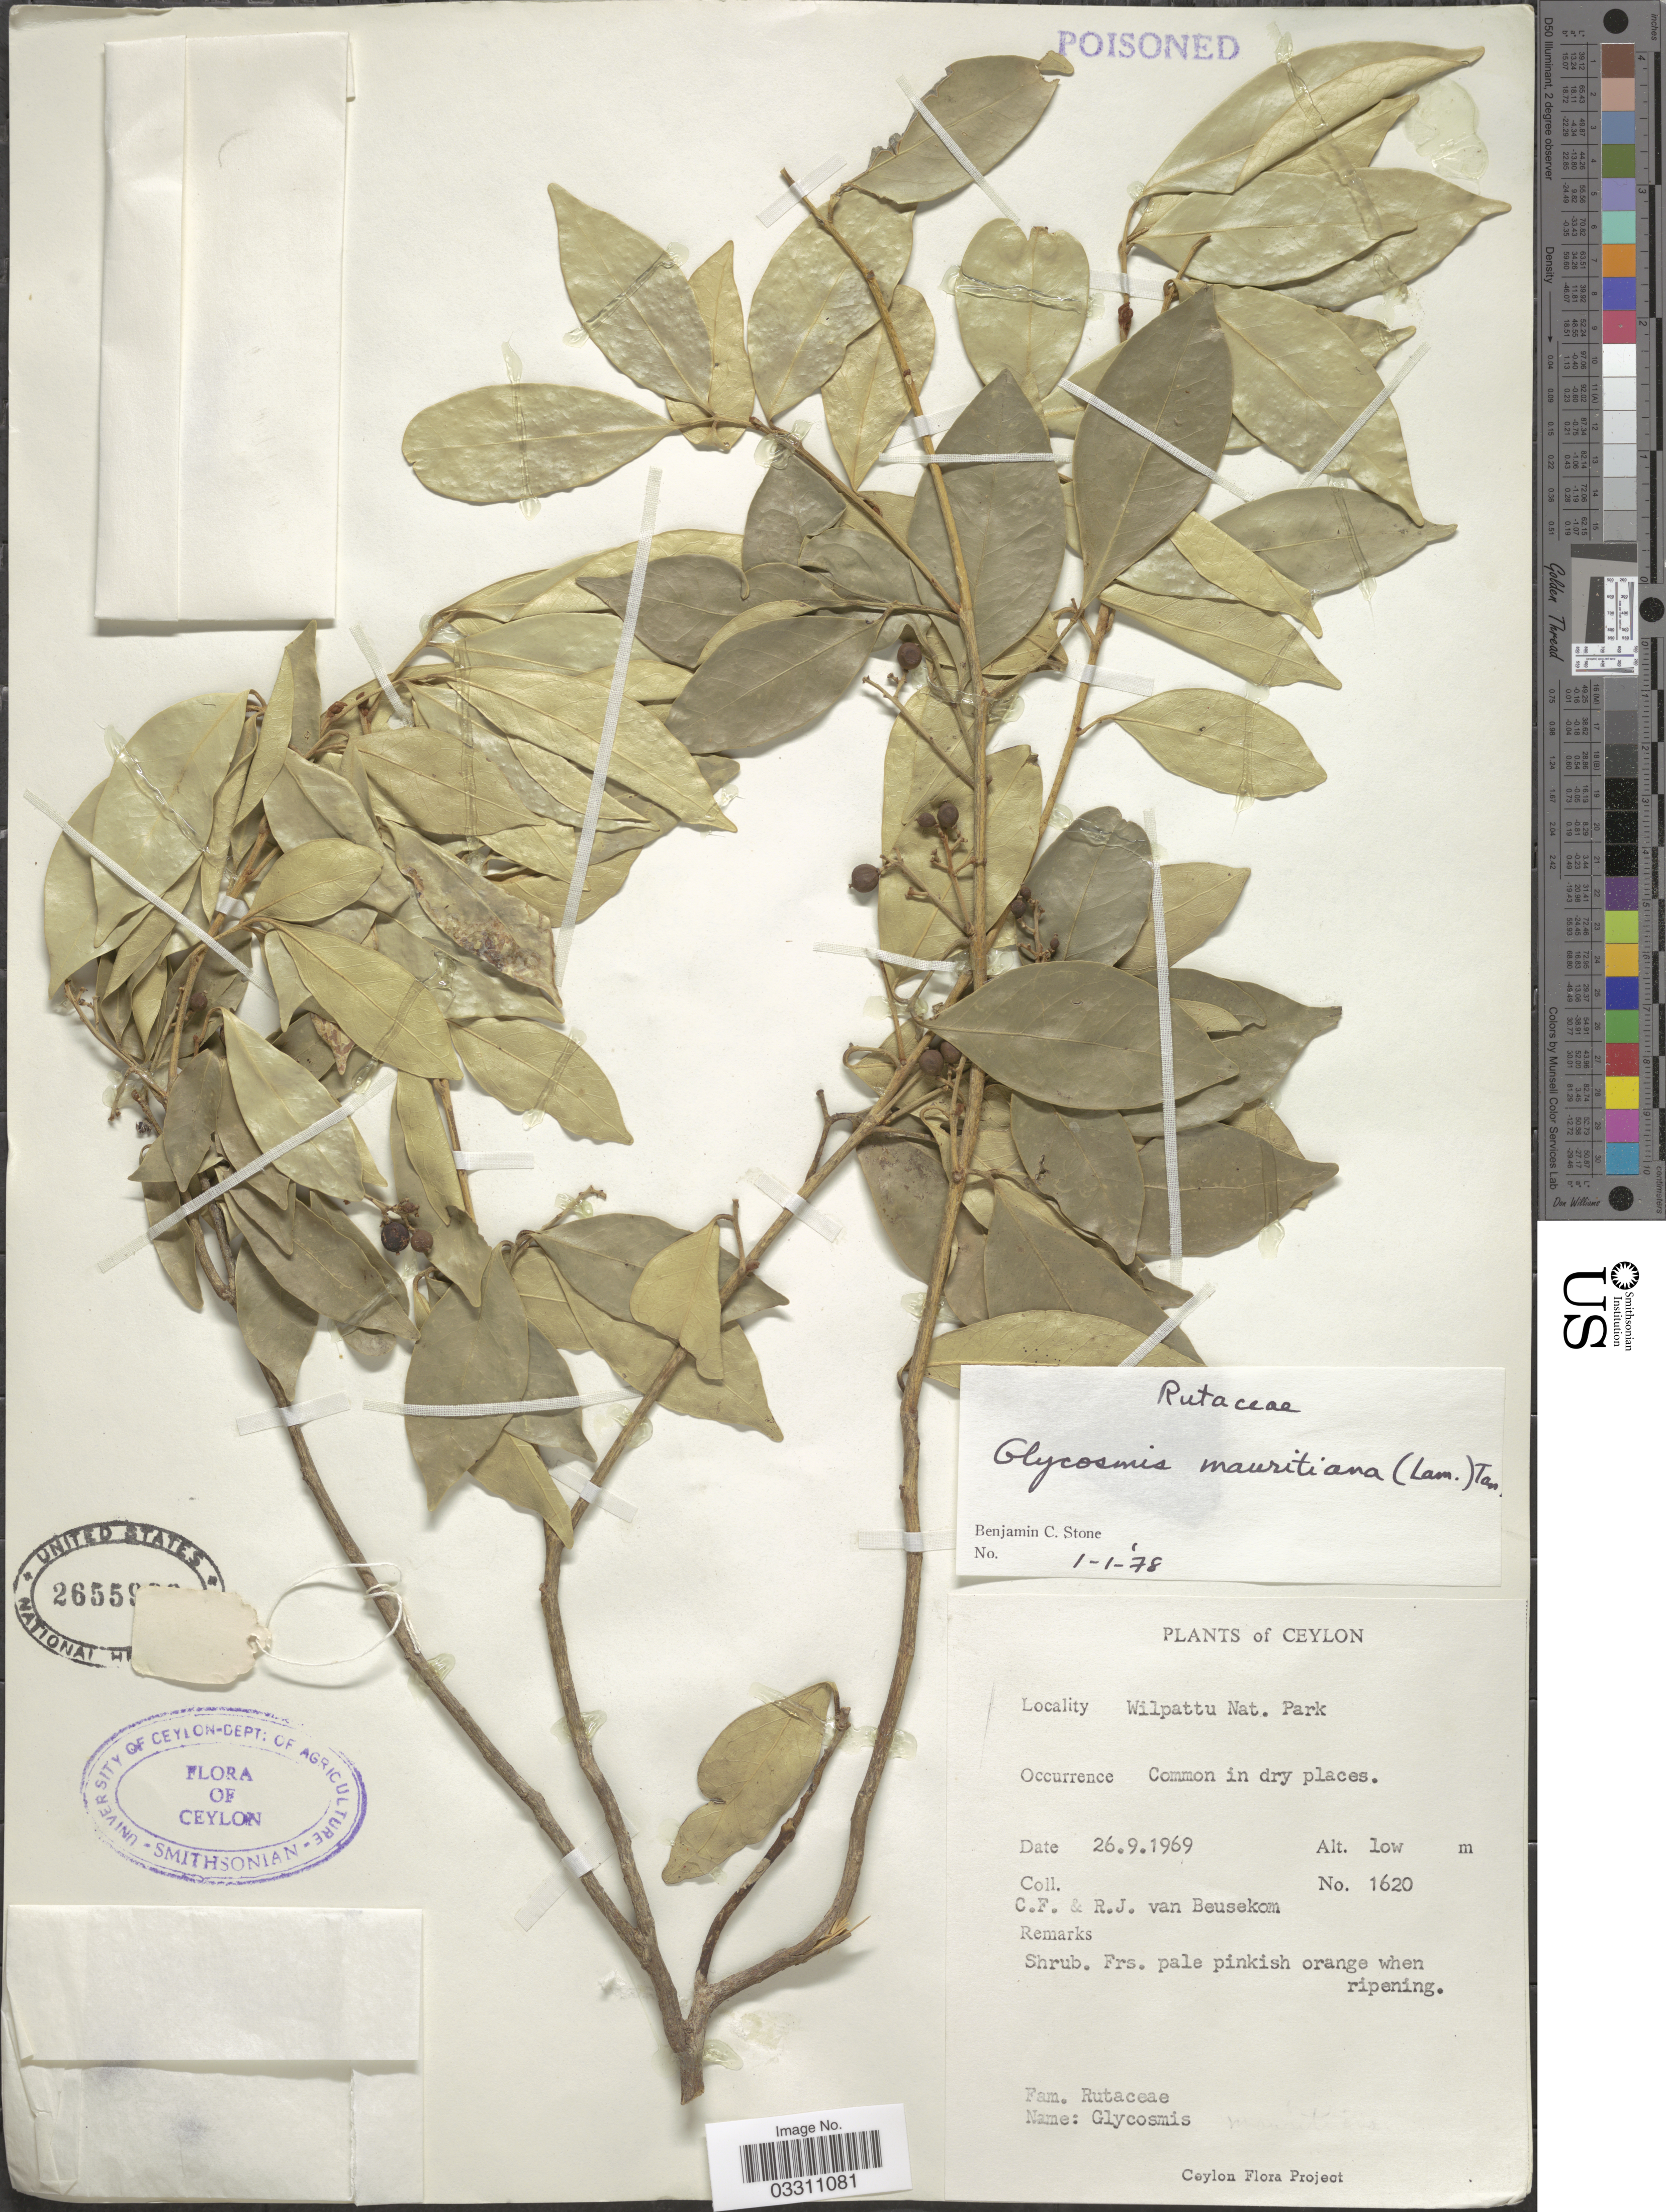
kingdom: Plantae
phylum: Tracheophyta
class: Magnoliopsida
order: Sapindales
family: Rutaceae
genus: Glycosmis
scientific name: Glycosmis mauritiana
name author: (Lamkey) Tanaka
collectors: C. F. Beusekom & R. Van Beusekom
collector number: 1620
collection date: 1969-09-26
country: Sri Lanka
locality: Ceylon, Wilpattu Nat. Park.